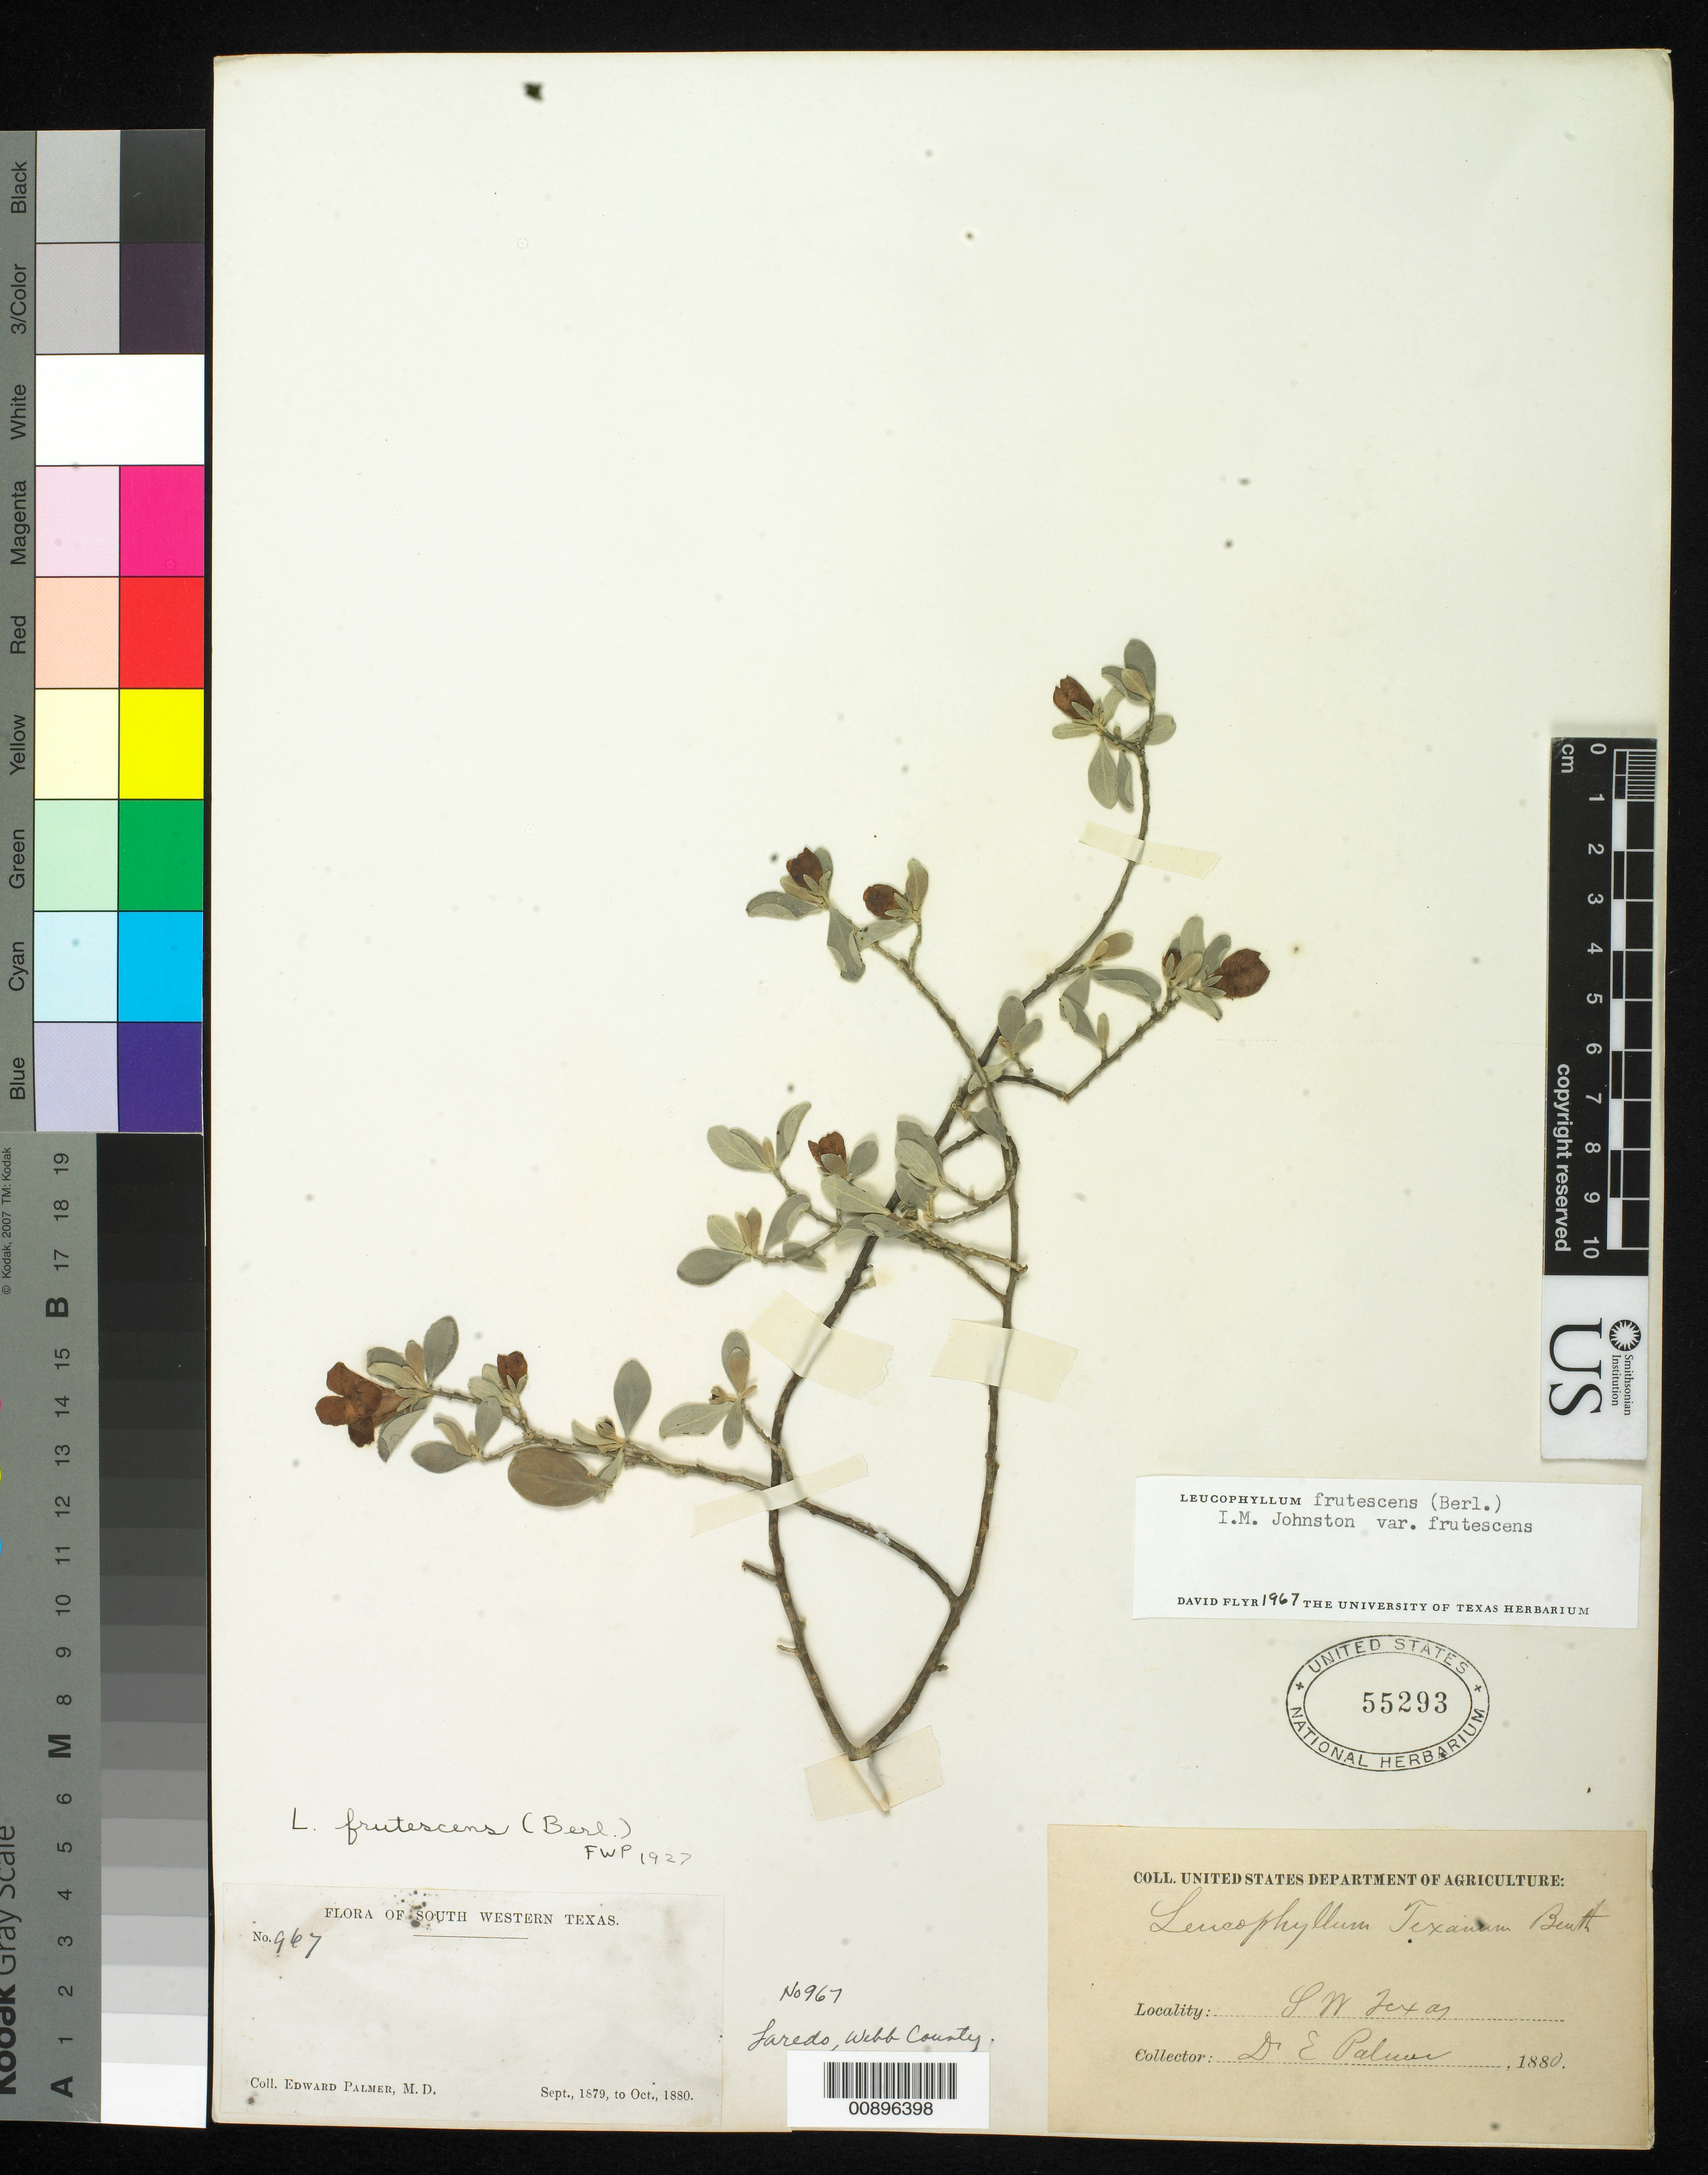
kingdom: Plantae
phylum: Tracheophyta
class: Magnoliopsida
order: Lamiales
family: Scrophulariaceae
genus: Leucophyllum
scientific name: Leucophyllum frutescens var. frutescens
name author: (Berland.) I.M. Johnst.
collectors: E. Palmer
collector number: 967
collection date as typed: Sep 1879 to -- Oct 1880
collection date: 1879-09/1880-10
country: United States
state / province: Texas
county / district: Webb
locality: Laredo, Webb County, SW Texas.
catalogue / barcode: US 55293